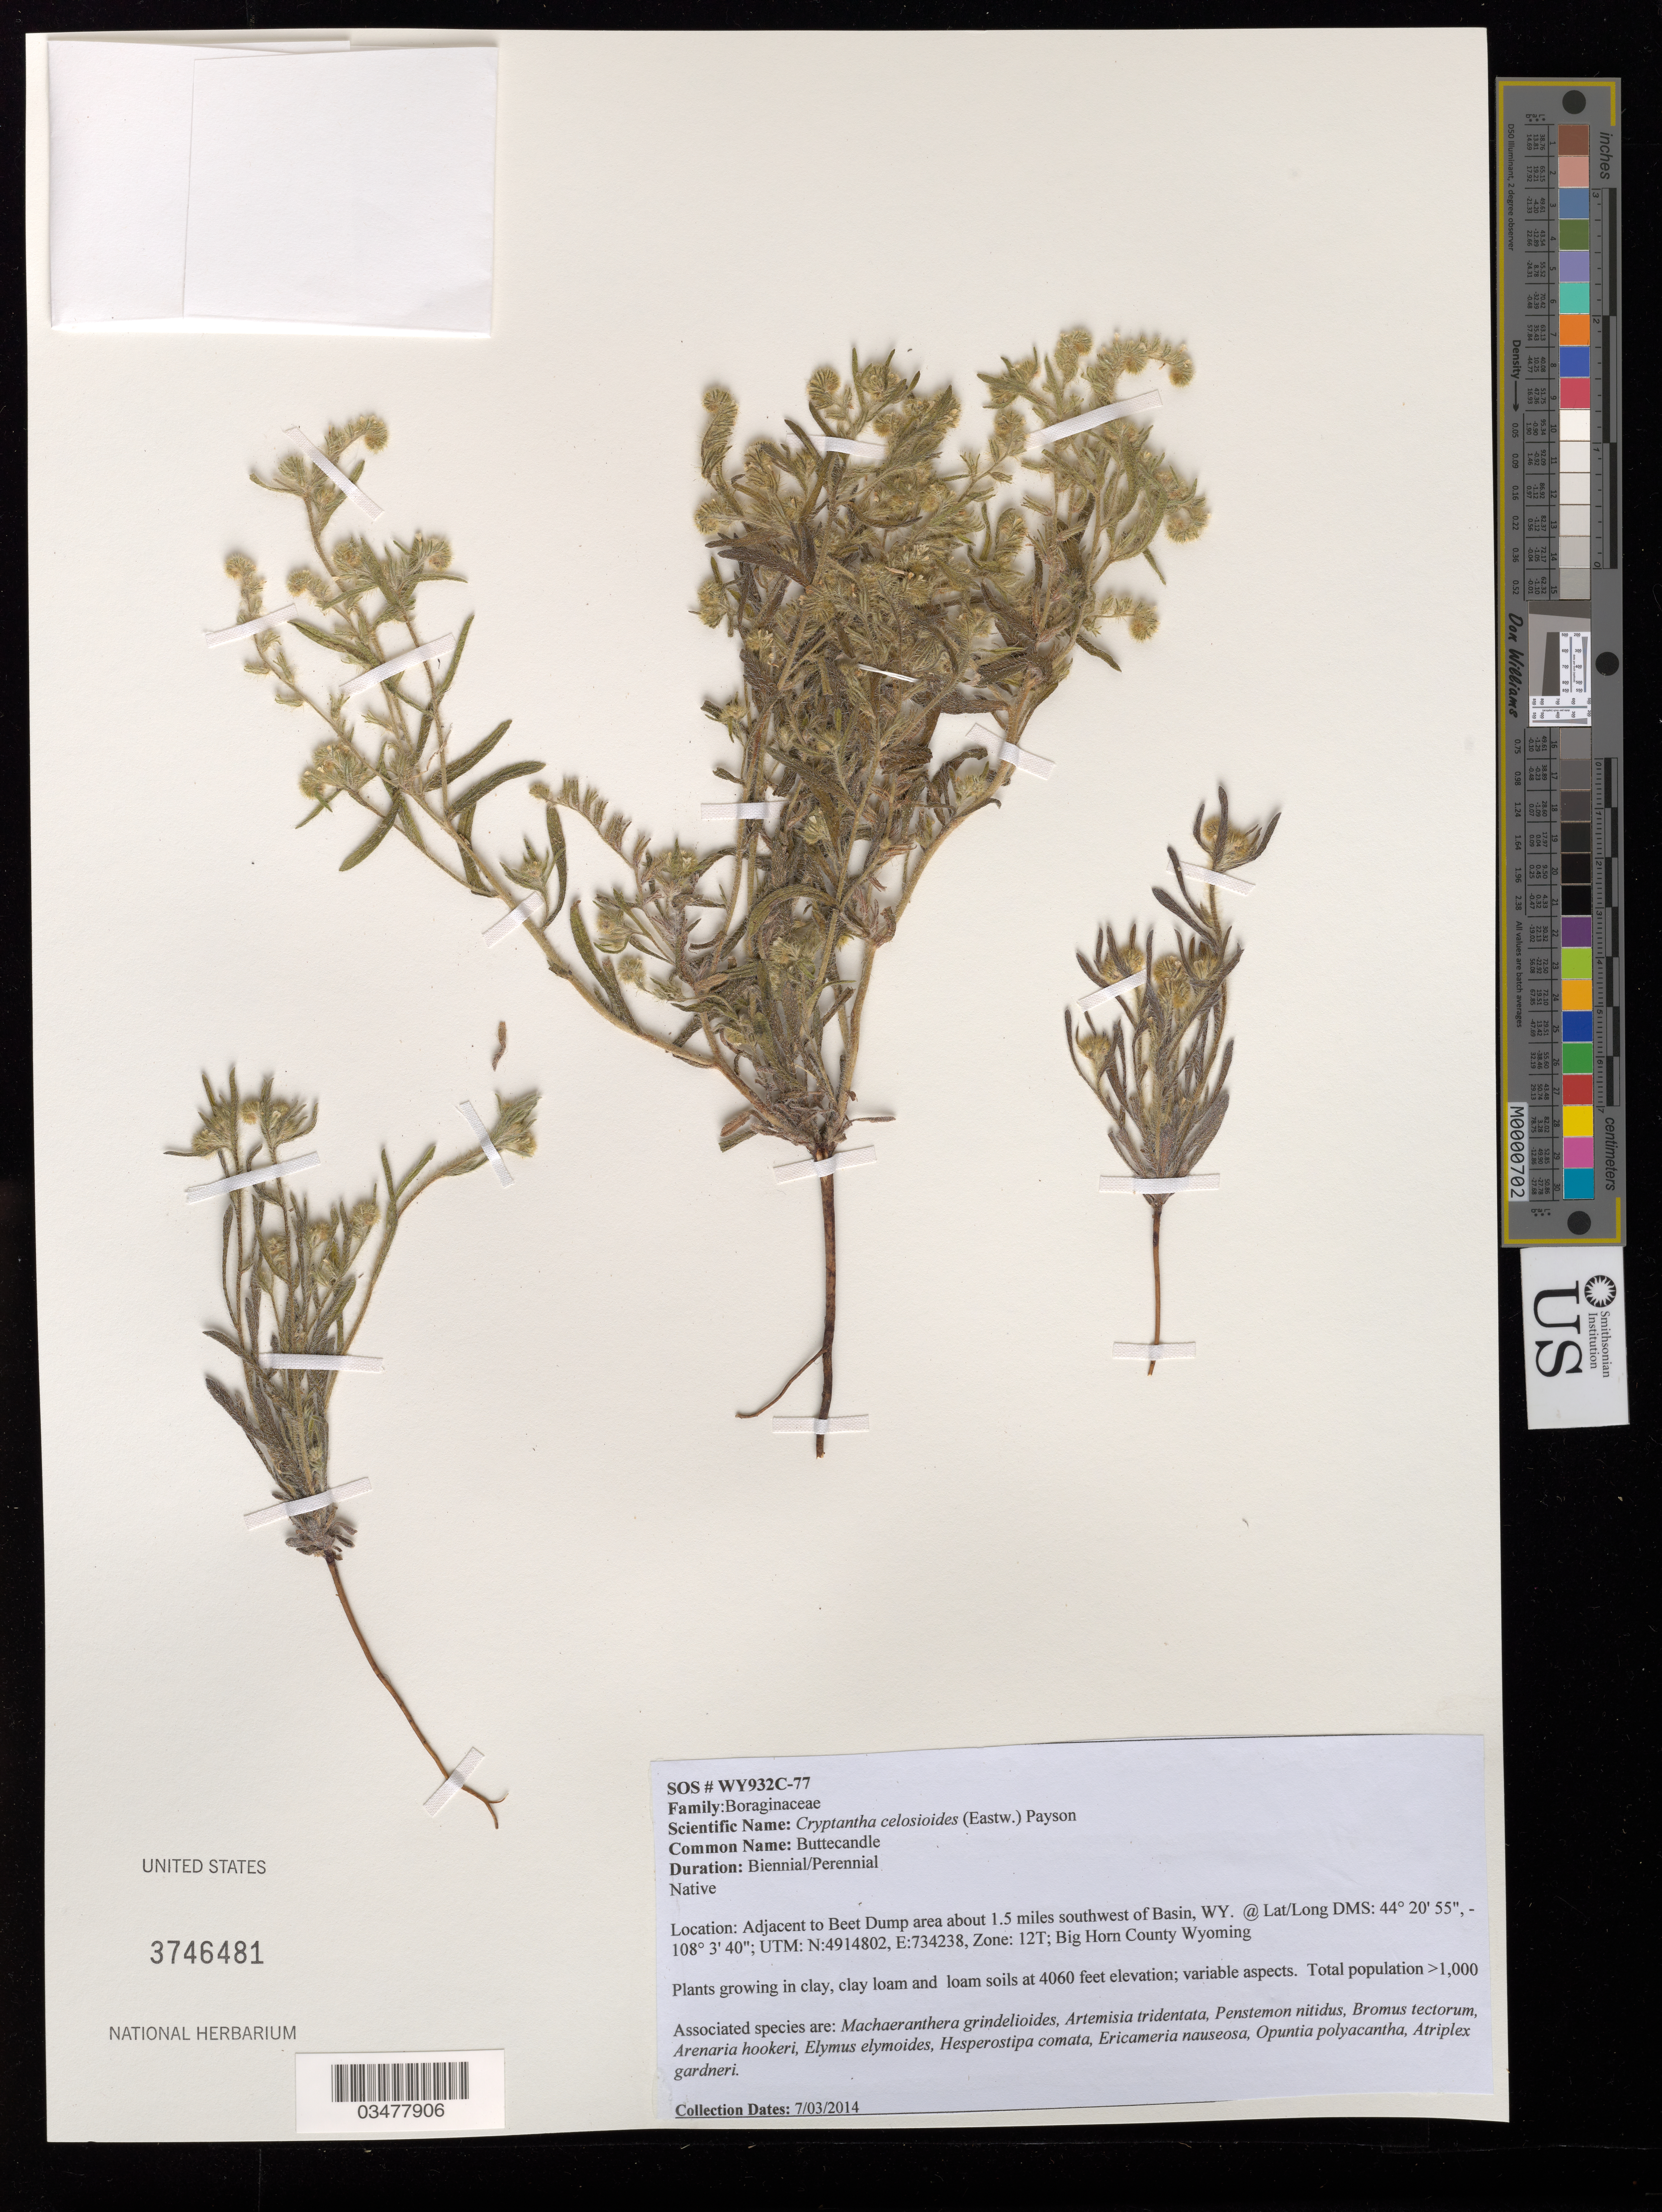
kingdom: Plantae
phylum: Tracheophyta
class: Magnoliopsida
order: Boraginales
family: Boraginaceae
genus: Cryptantha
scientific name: Cryptantha celosioides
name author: (Eastw.) Payson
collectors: L. King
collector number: WY932C-77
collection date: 2014-07-03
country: United States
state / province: Wyoming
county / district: Big Horn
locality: Adjacent to Beet Dump area , 1.5 mi. SW of Basin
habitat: Clay, clay loam and loam soils. With Artemisia tridentata, Bromus tectorum, Arenaria hookeri, etc.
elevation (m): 1237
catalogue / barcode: US 3746481